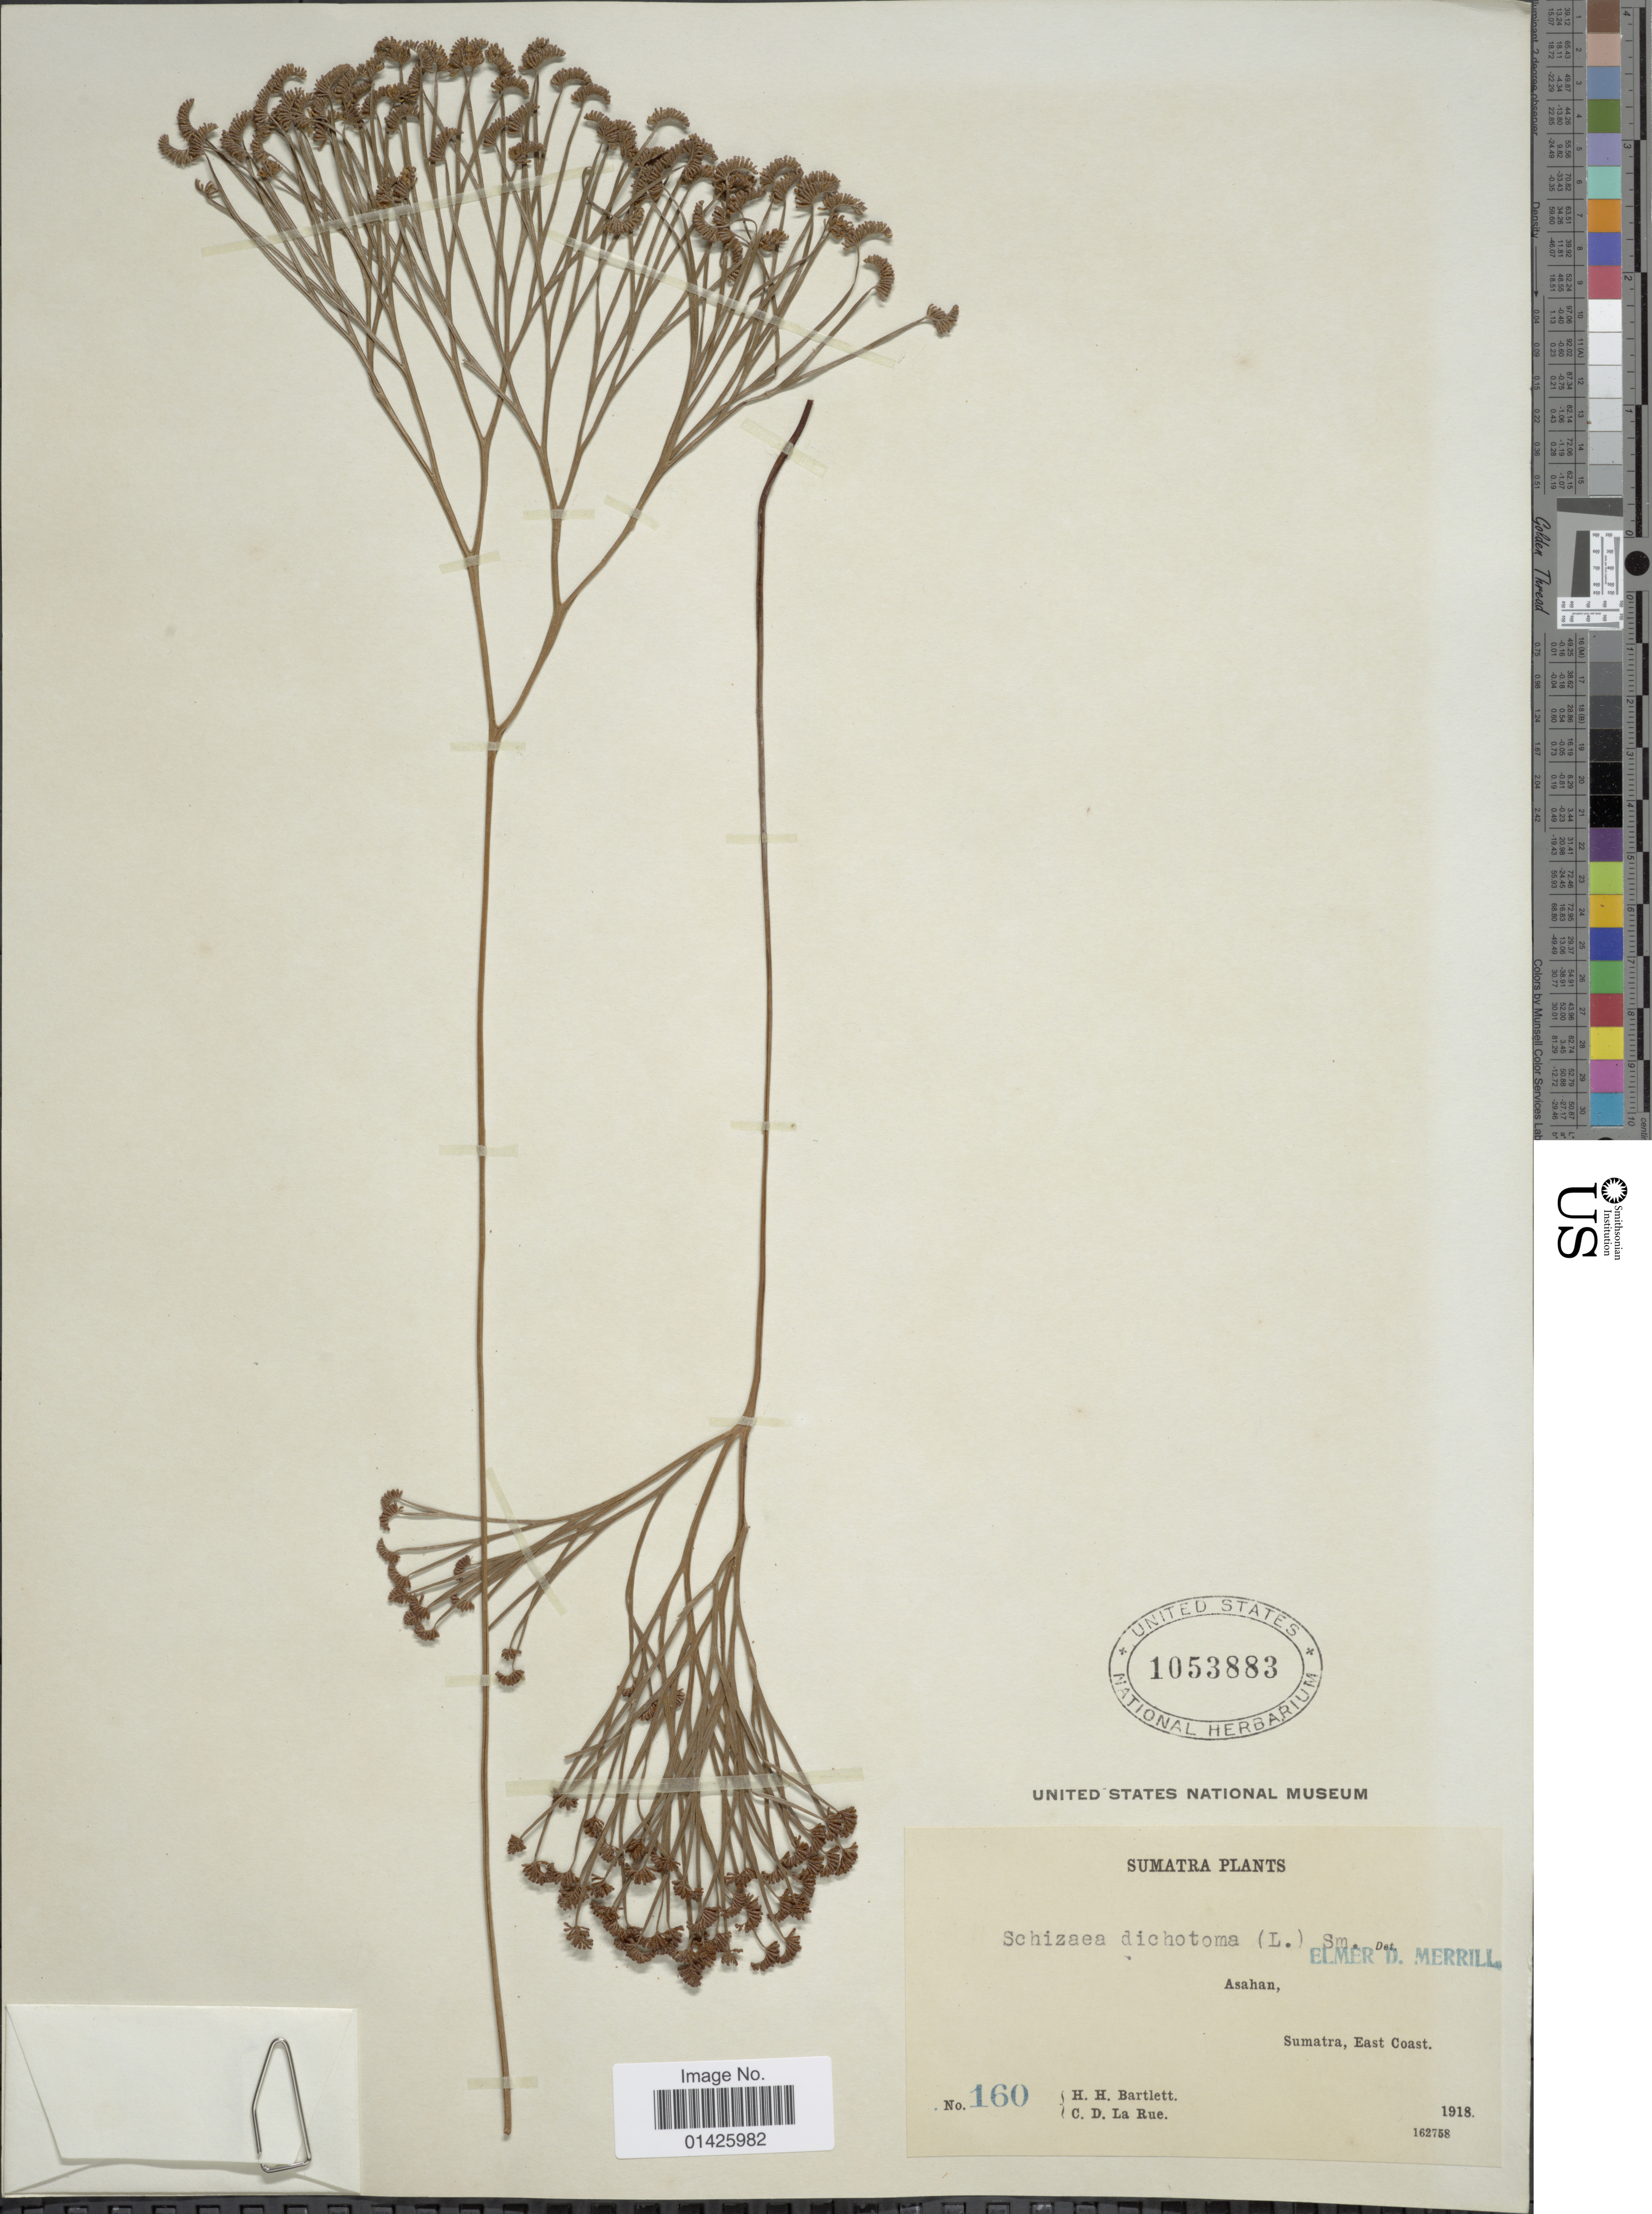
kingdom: Plantae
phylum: Tracheophyta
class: Polypodiopsida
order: Schizaeales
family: Schizaeaceae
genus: Schizaea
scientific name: Schizaea dichotoma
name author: (L.) J. Sm.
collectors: H. H. Bartlett & C. La Rue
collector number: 160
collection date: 1918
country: Indonesia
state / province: Sumatra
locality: Asahan, East Coast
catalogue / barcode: US 1053883